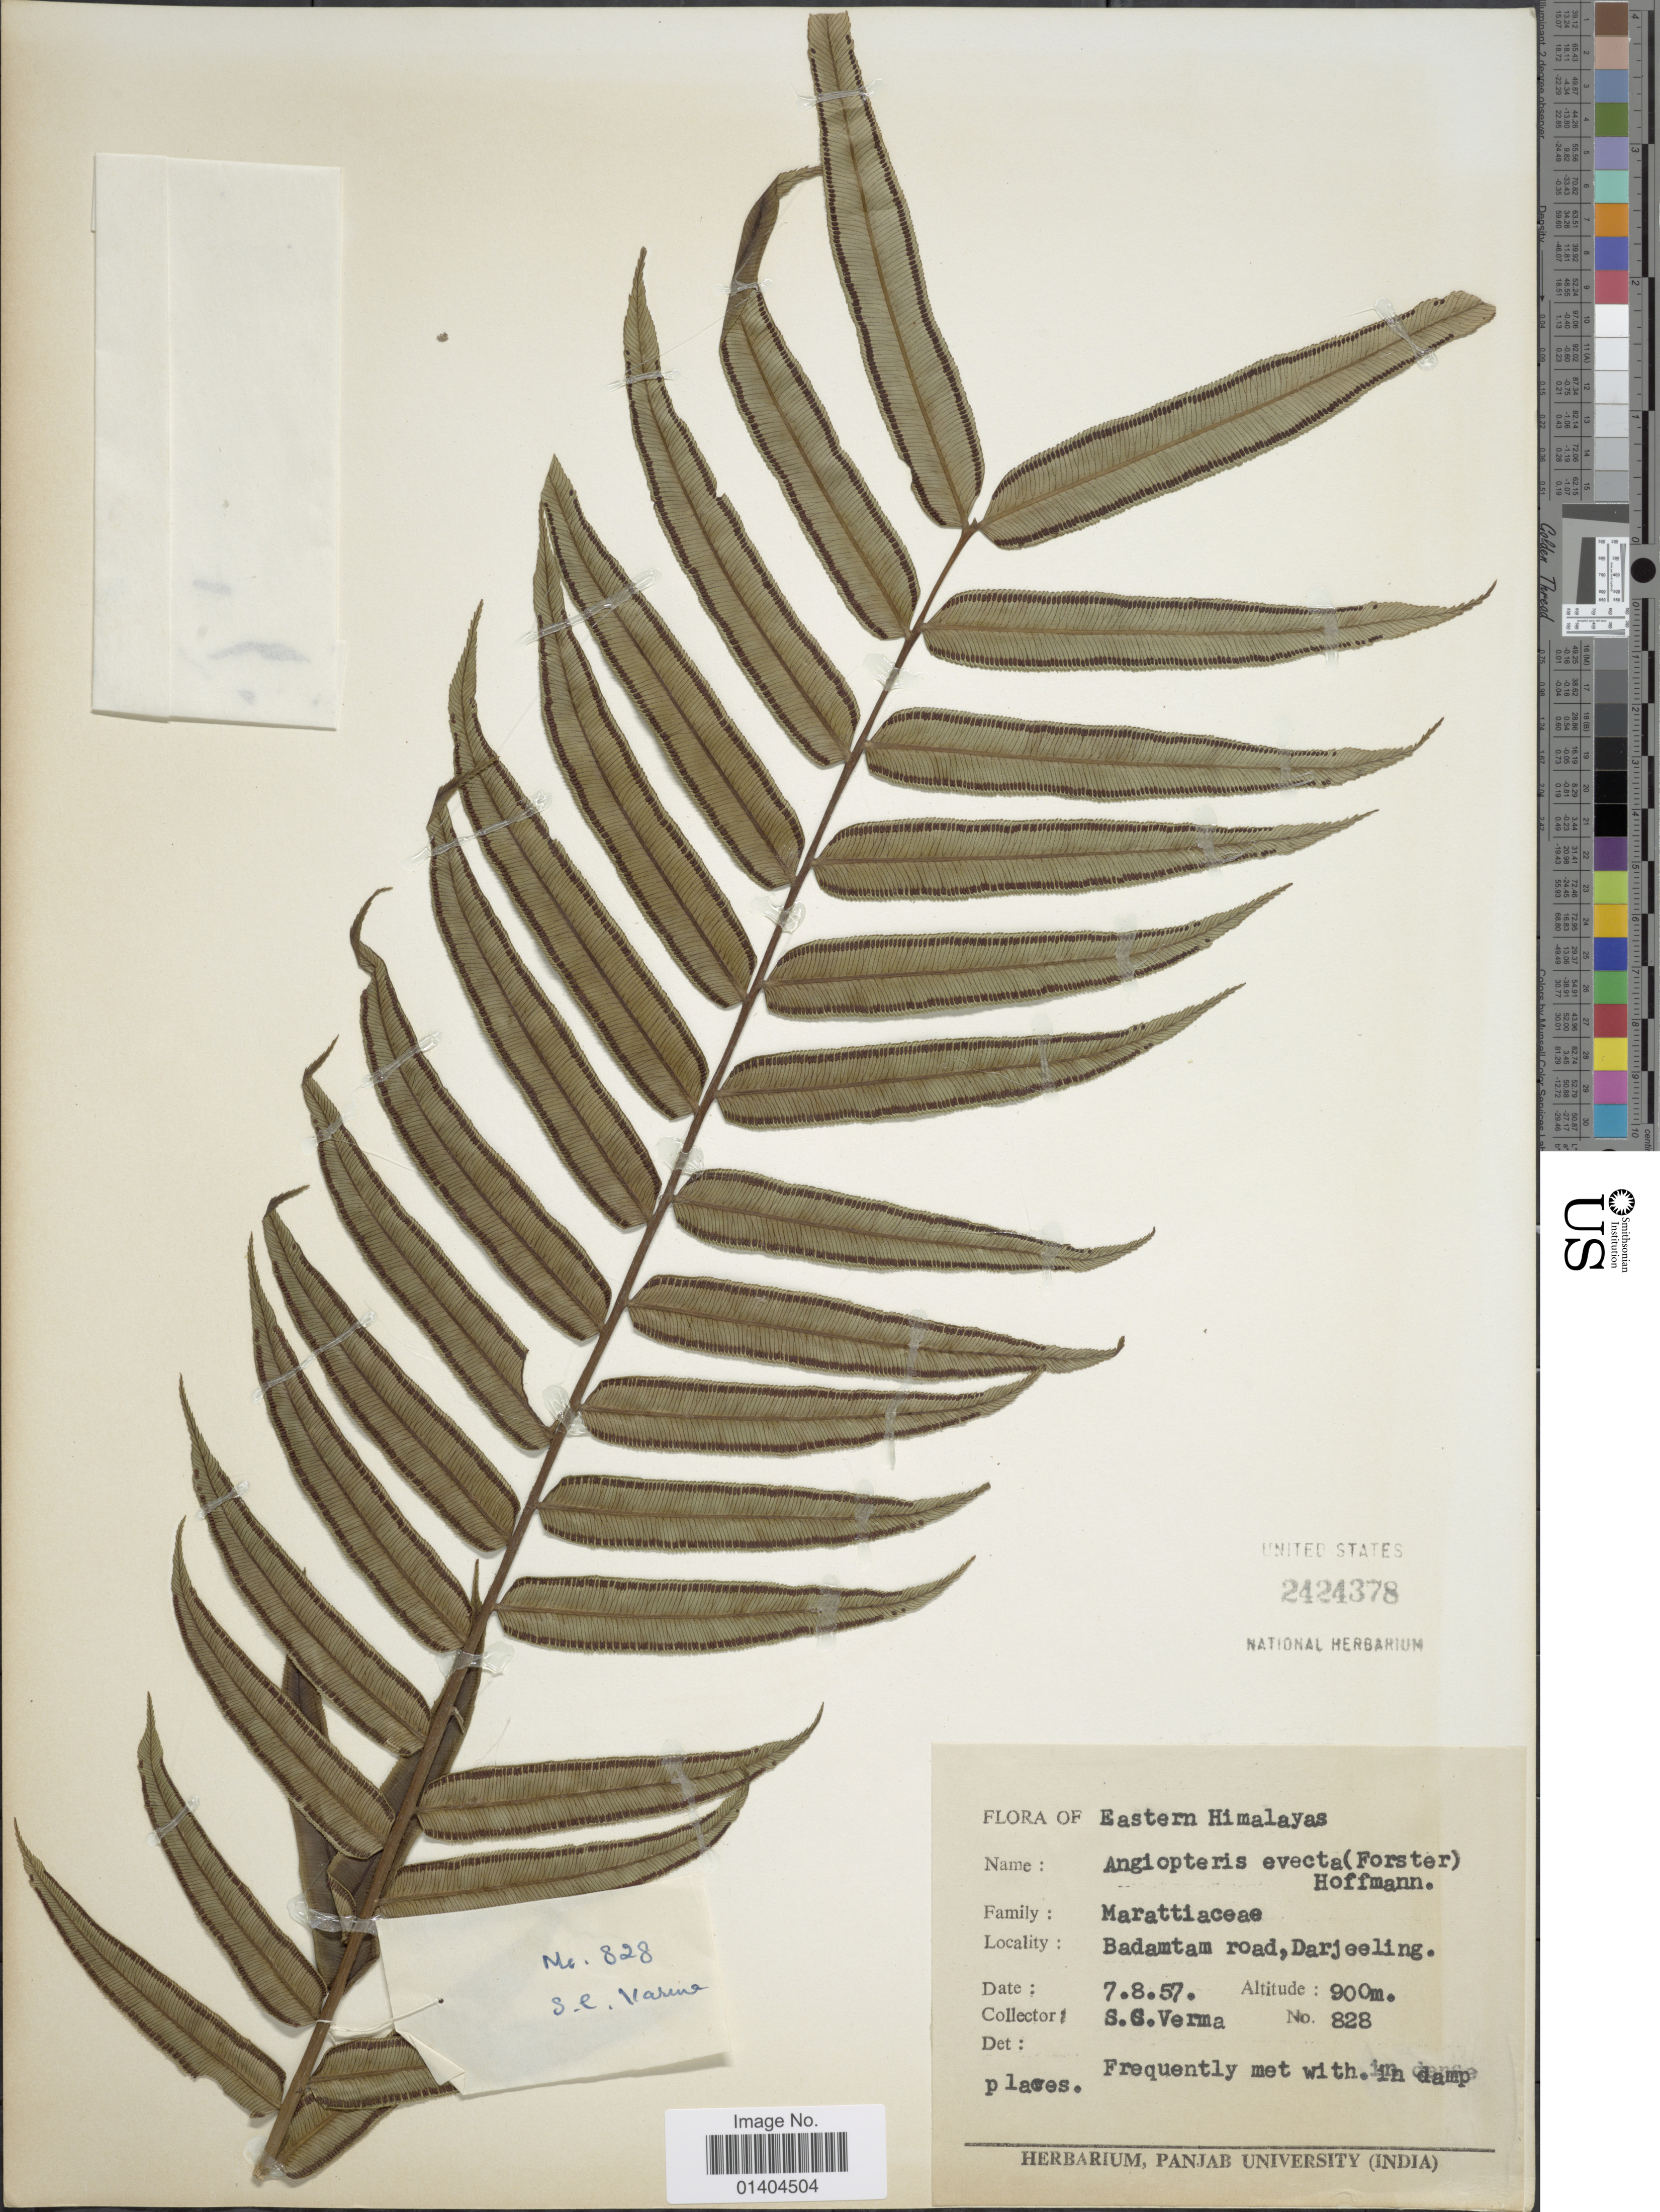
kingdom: Plantae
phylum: Tracheophyta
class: Polypodiopsida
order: Marattiales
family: Marattiaceae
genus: Angiopteris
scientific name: Angiopteris evecta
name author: (G. Forst.) Hoffm.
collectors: S. Verma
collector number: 828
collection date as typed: Transcribed d/m/y: 7/8/57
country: India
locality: Eastern Himalayas. Badamtam road, Darjeeling.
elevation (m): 900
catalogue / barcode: US 2424378